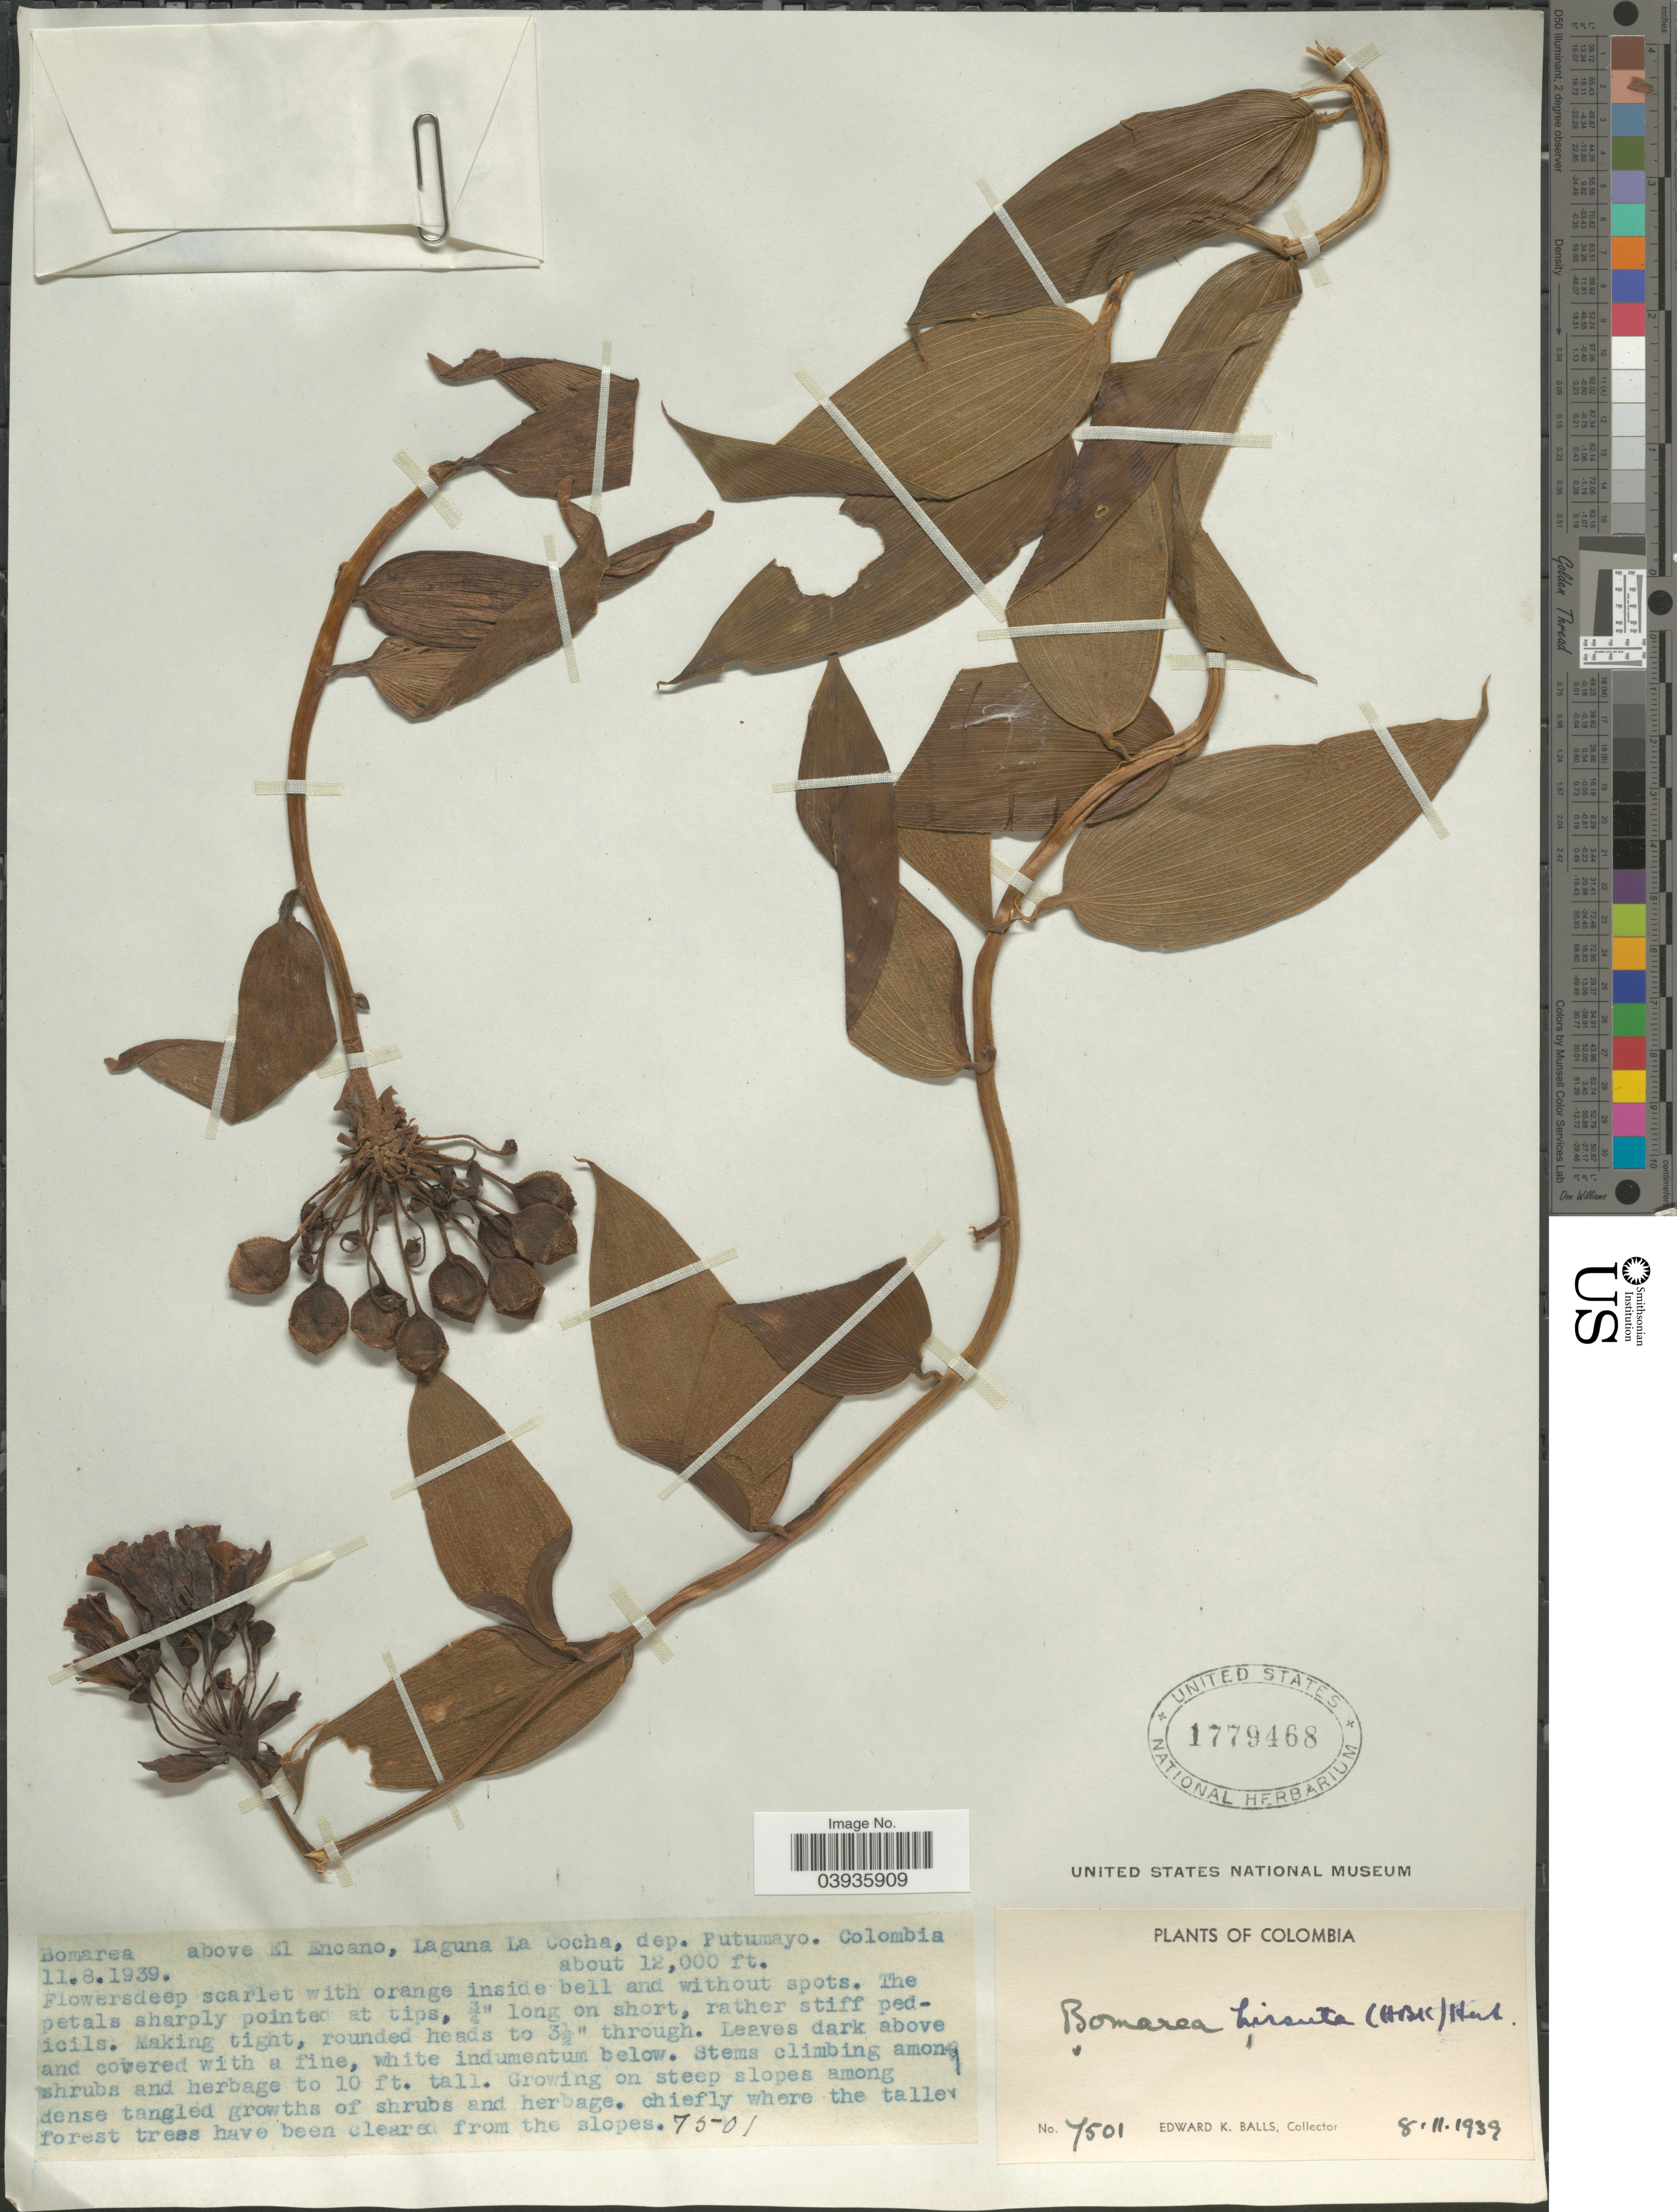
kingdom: Plantae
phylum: Tracheophyta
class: Liliopsida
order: Liliales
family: Alstroemeriaceae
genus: Bomarea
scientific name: Bomarea hirsuta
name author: (Kunth) Herb.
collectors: E. K. Balls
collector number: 7501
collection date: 1939-08-11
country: Colombia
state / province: Putumayo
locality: Above El Encano, Laguna La Cocha, dep. Putumayo.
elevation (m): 3658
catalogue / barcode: US 1779468